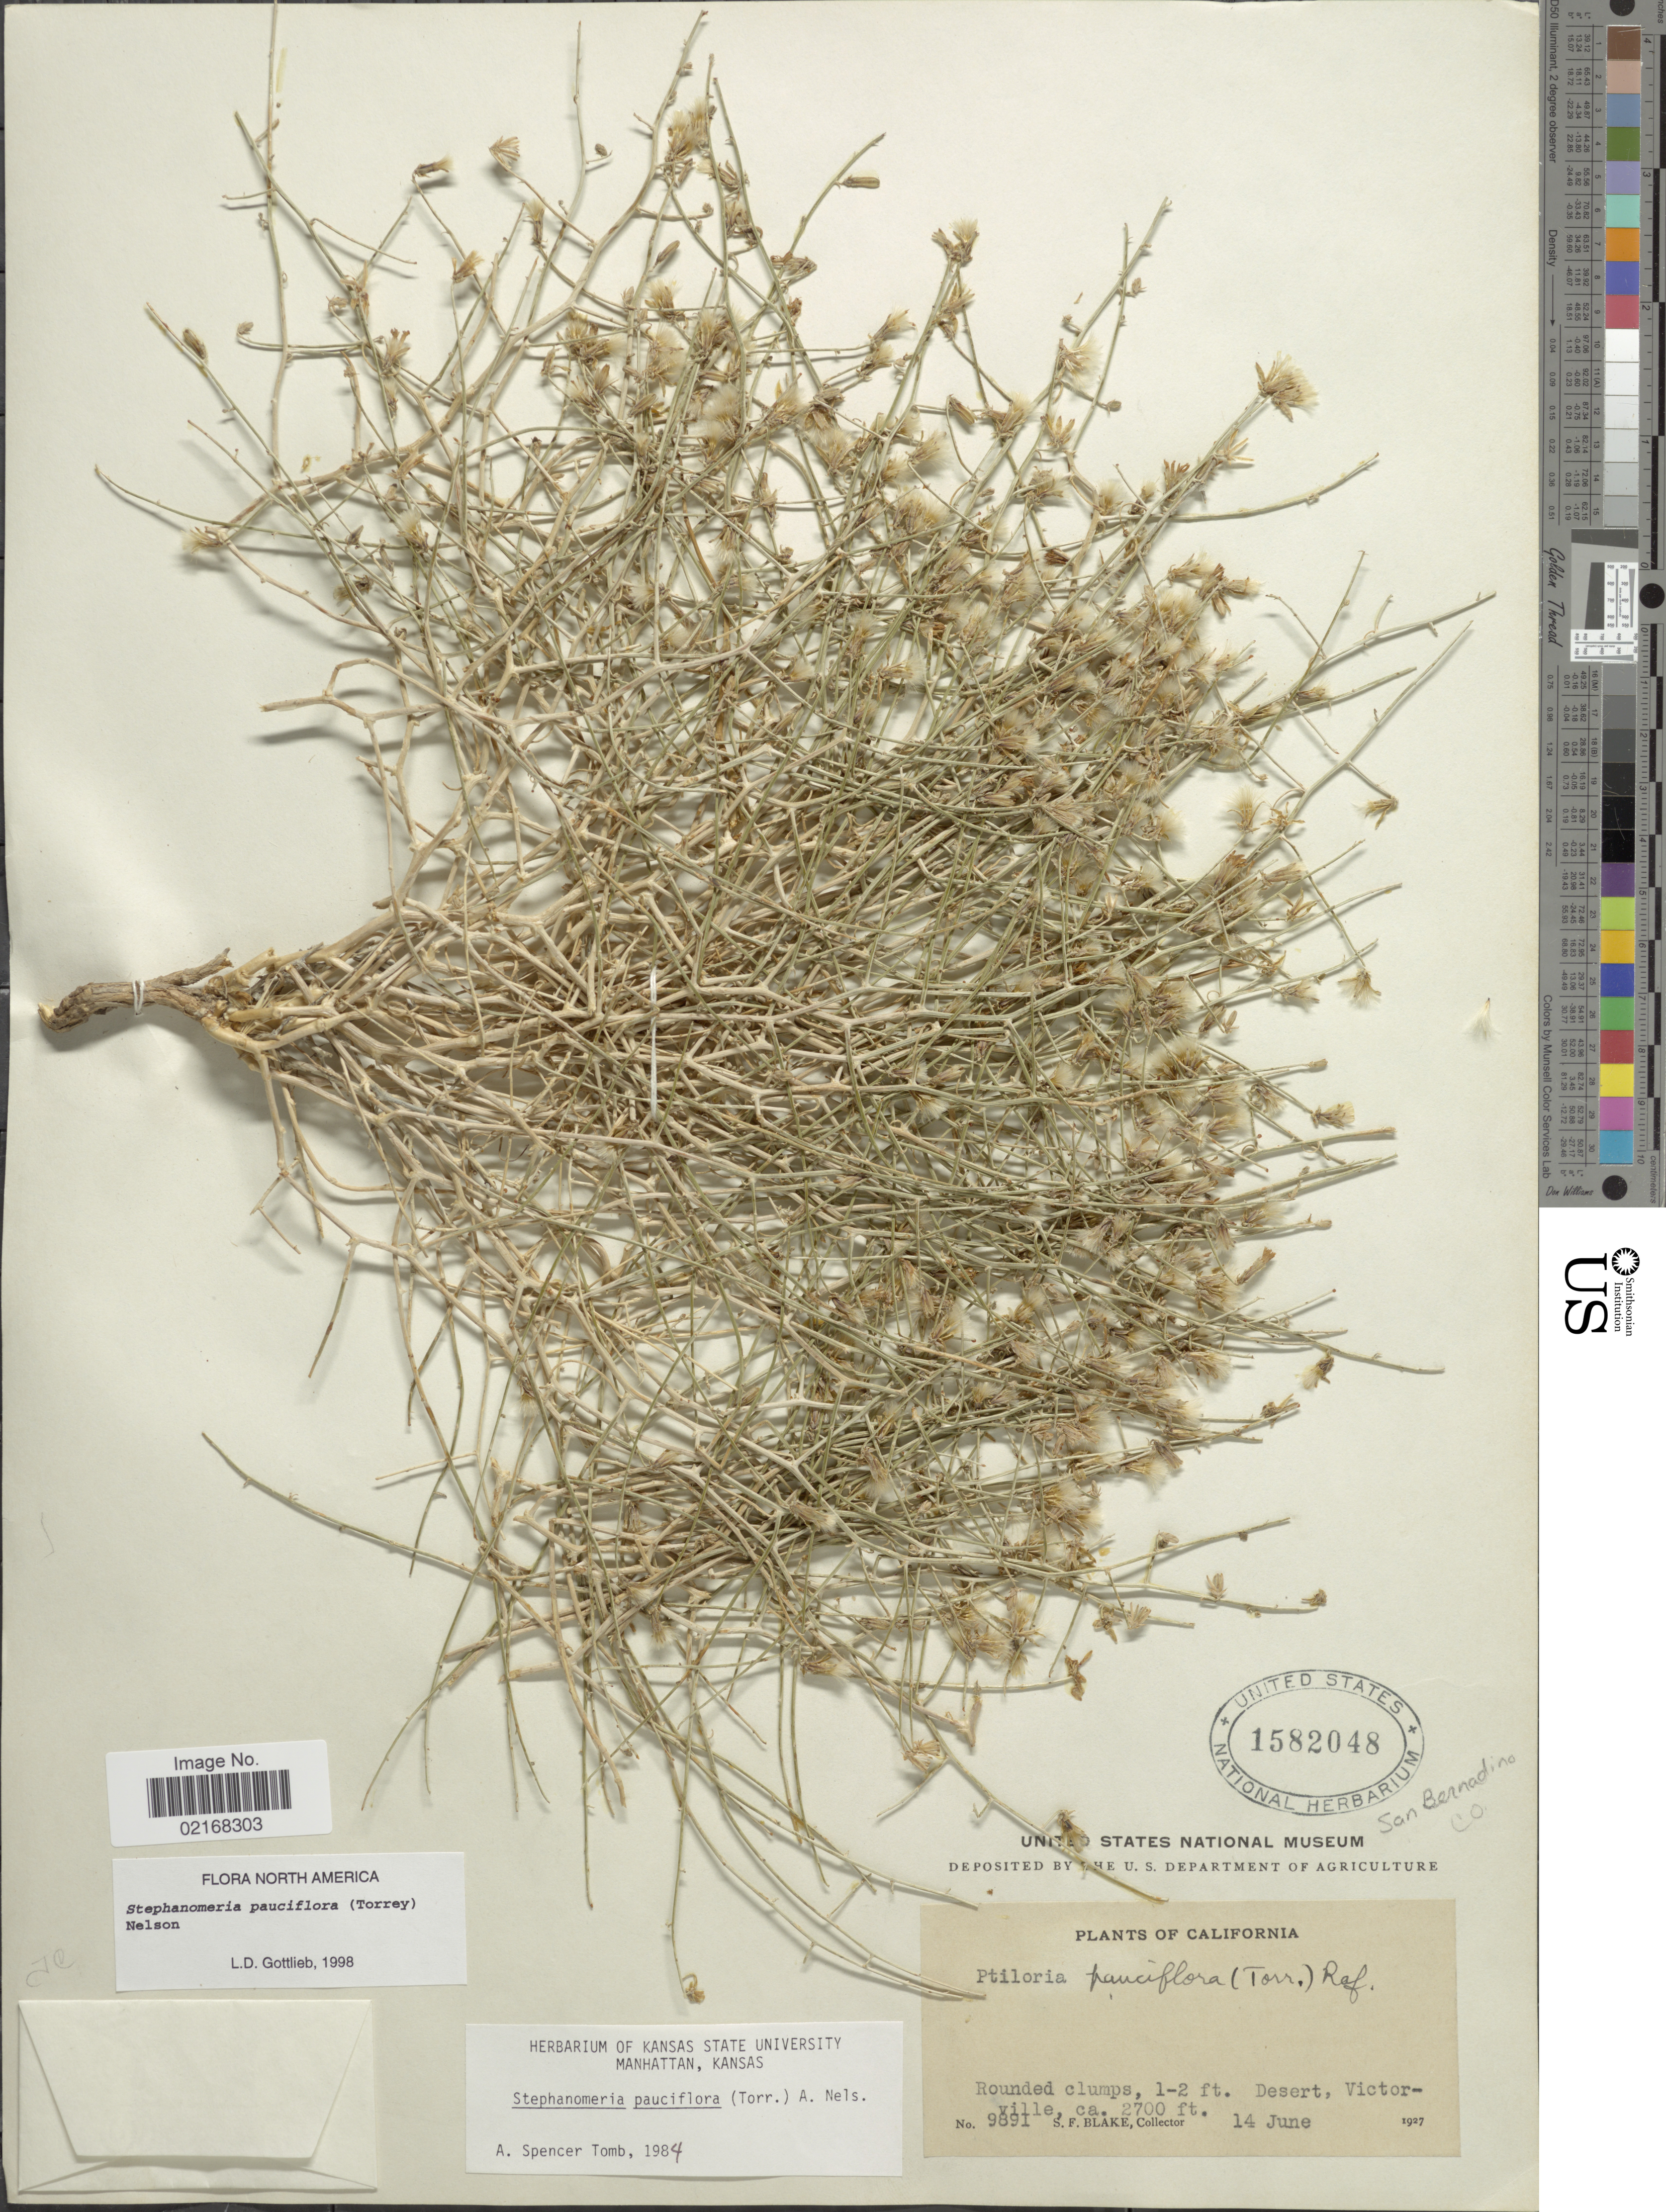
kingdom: Plantae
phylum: Tracheophyta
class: Magnoliopsida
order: Asterales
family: Asteraceae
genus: Stephanomeria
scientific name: Stephanomeria pauciflora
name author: (Torr.) A. Nelson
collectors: S. Blake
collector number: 9891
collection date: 1927-06-14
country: United States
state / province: California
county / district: San Barnadino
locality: Desert, Victorville. San Bernardino Co.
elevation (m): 823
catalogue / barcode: US 1582048